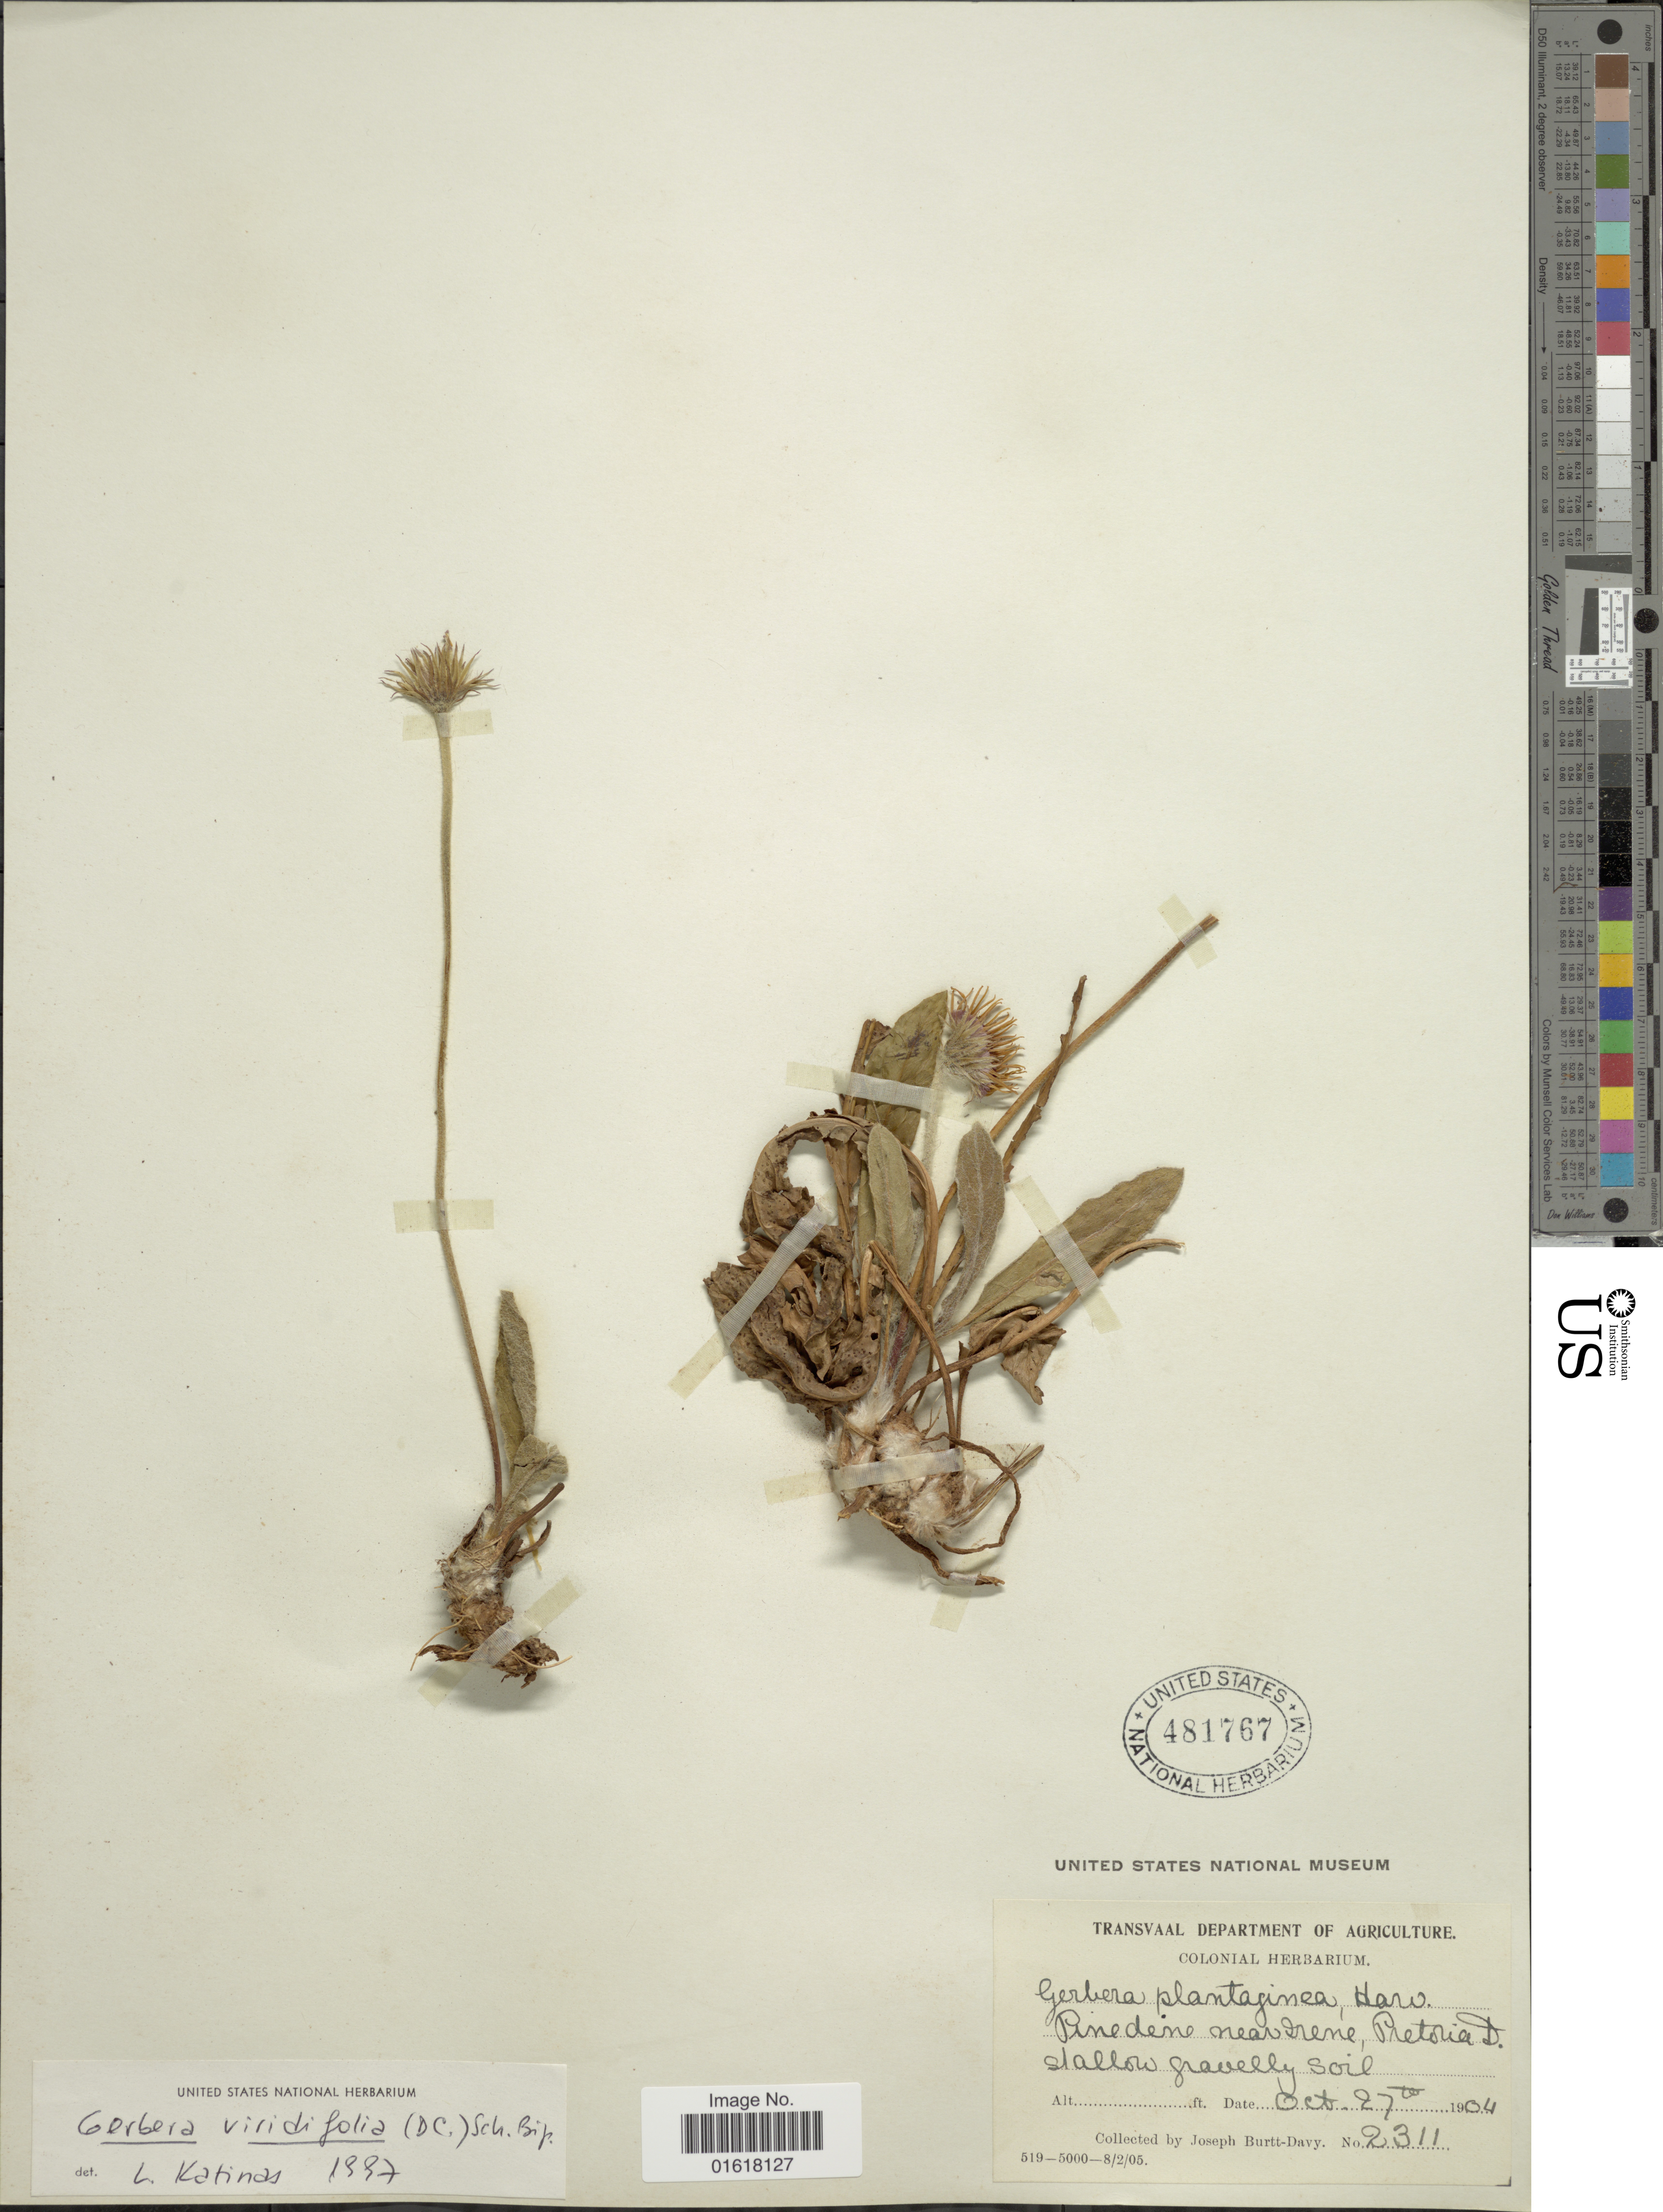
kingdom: Plantae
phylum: Tracheophyta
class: Magnoliopsida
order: Asterales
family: Asteraceae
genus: Gerbera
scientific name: Gerbera viridifolia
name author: (DC.) Sch. Bip.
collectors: J. Burtt Davy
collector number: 2311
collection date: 1904-10-27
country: South Africa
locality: Pinedene near Irene, Pretoria D.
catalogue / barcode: US 481767